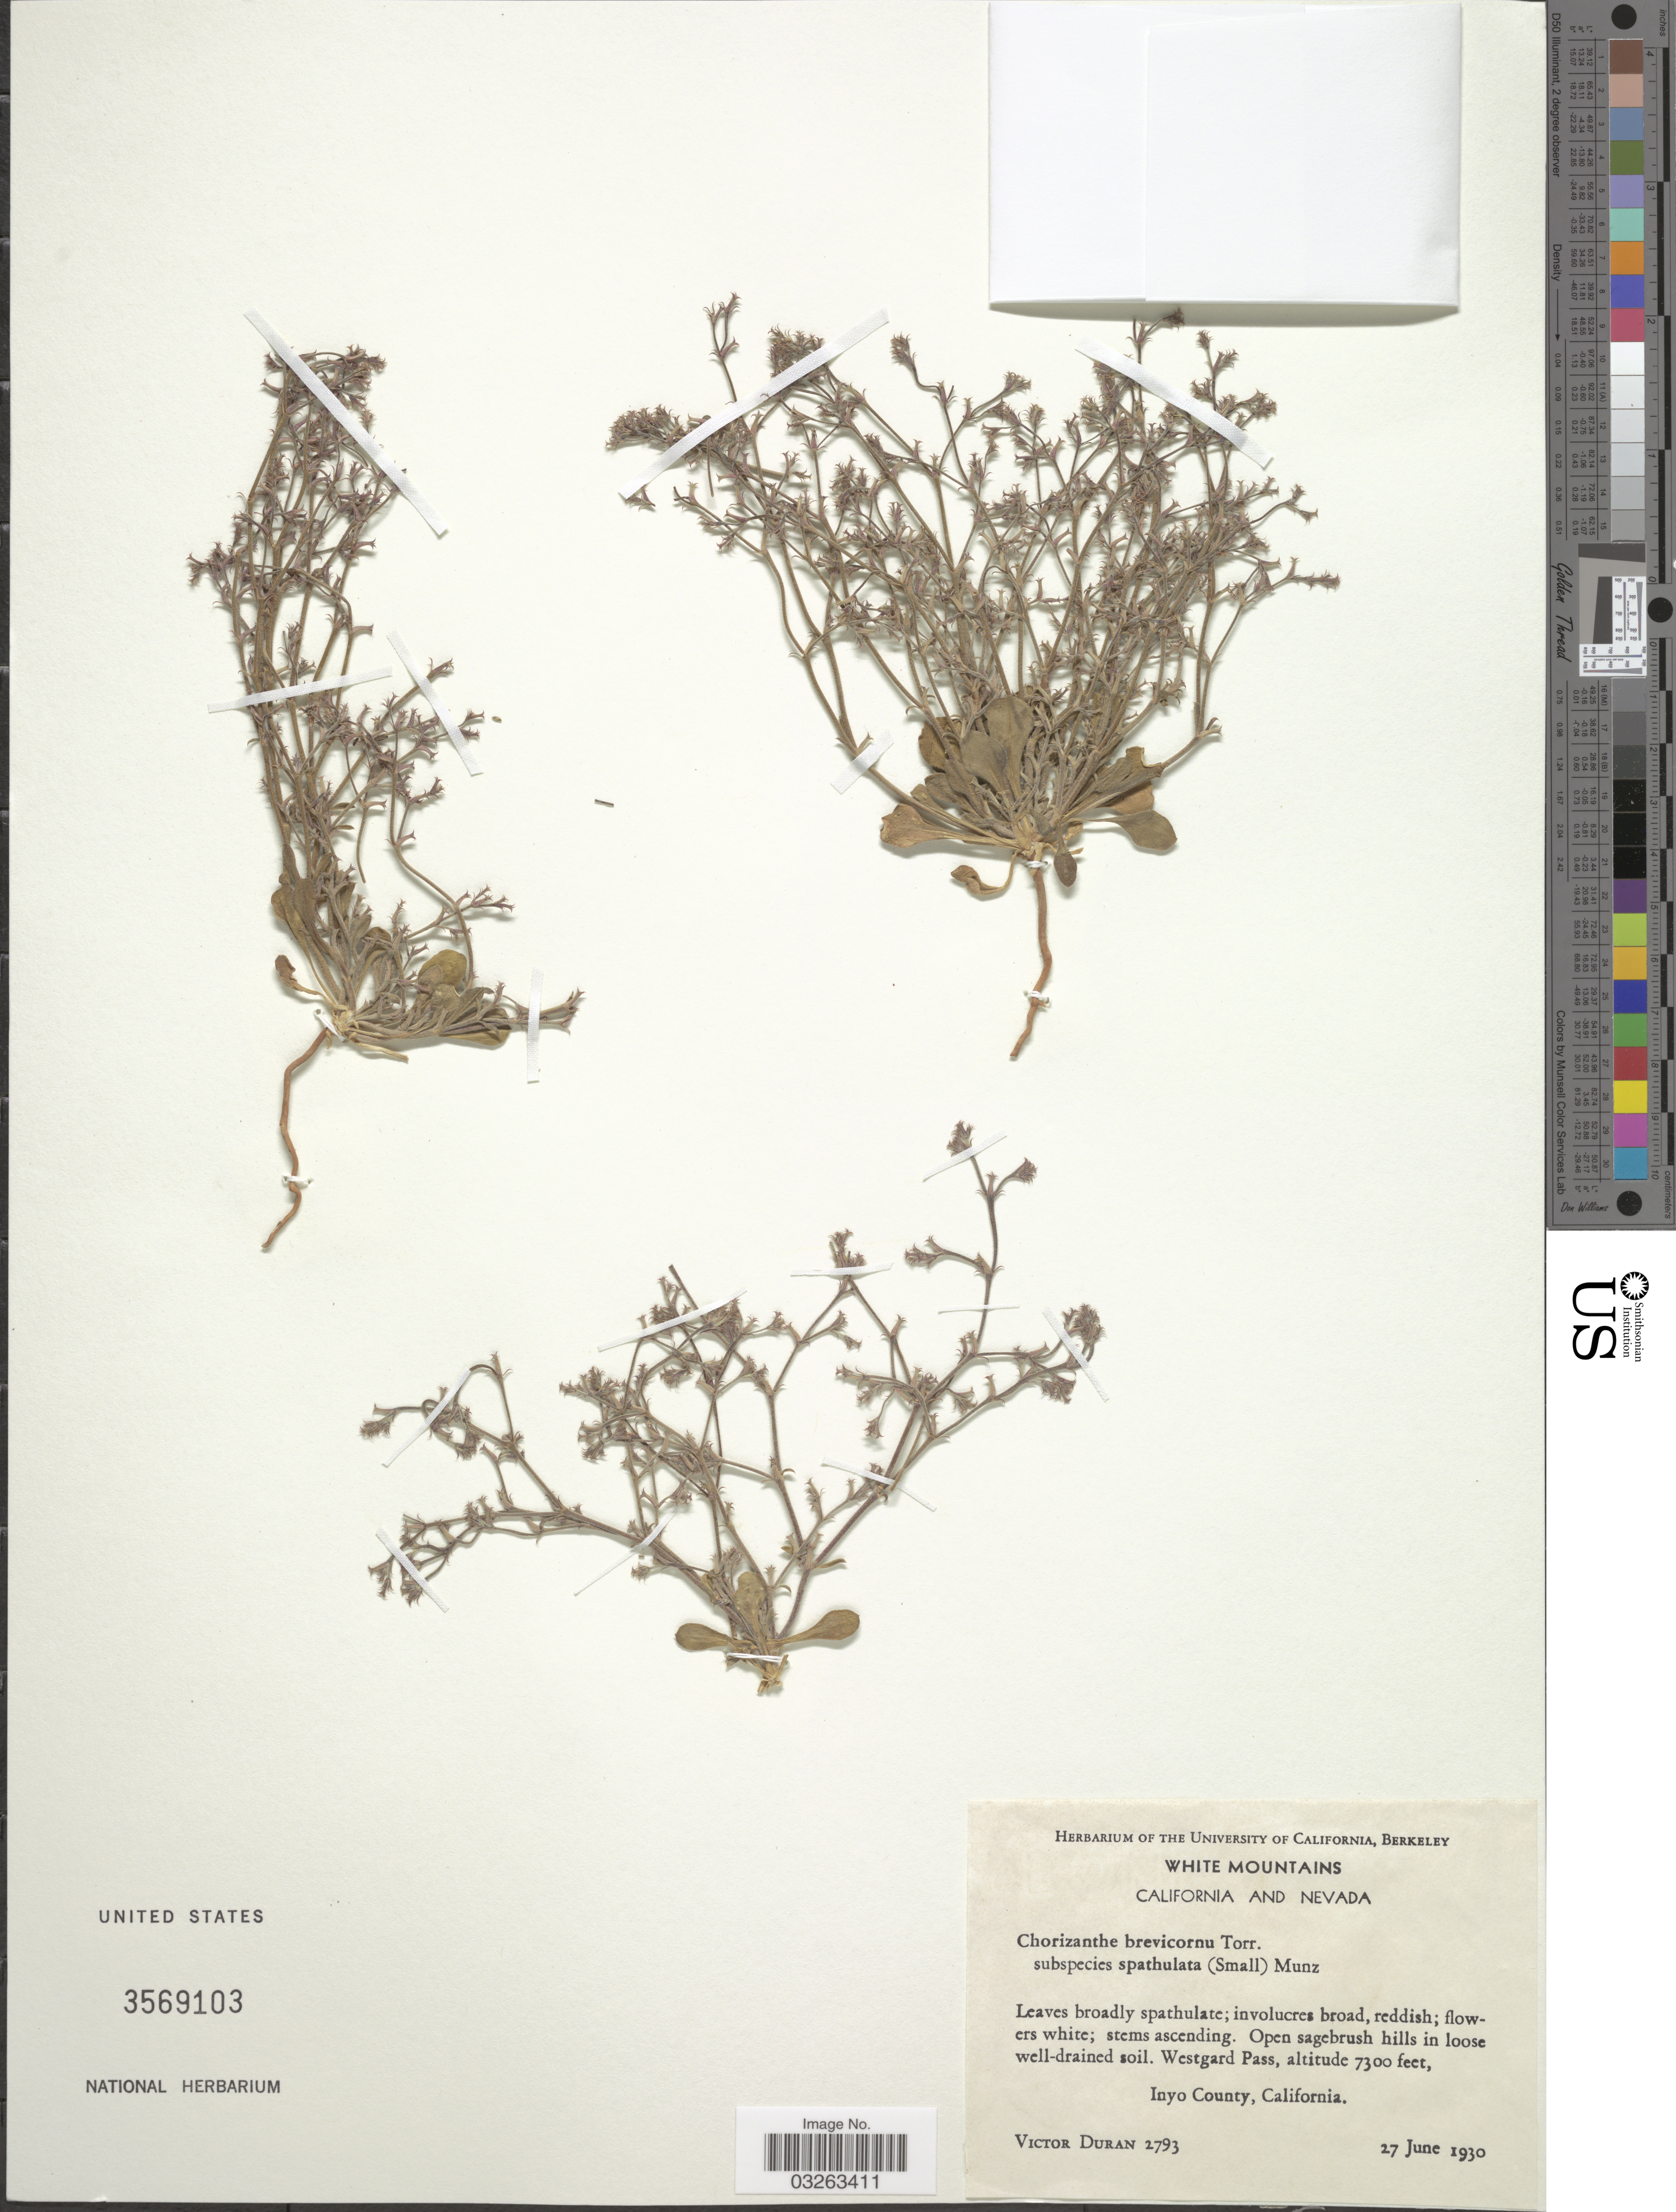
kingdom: Plantae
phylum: Tracheophyta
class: Magnoliopsida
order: Caryophyllales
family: Polygonaceae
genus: Chorizanthe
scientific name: Chorizanthe brevicornu var. spathulata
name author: (Small ex Rydb.) C.L. Hitchc.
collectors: V. Duran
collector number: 2793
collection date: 1930-06-27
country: United States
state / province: California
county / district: Inyo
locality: White Mountains. Westgard Pass. Inyo County.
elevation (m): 2225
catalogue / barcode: US 3569103